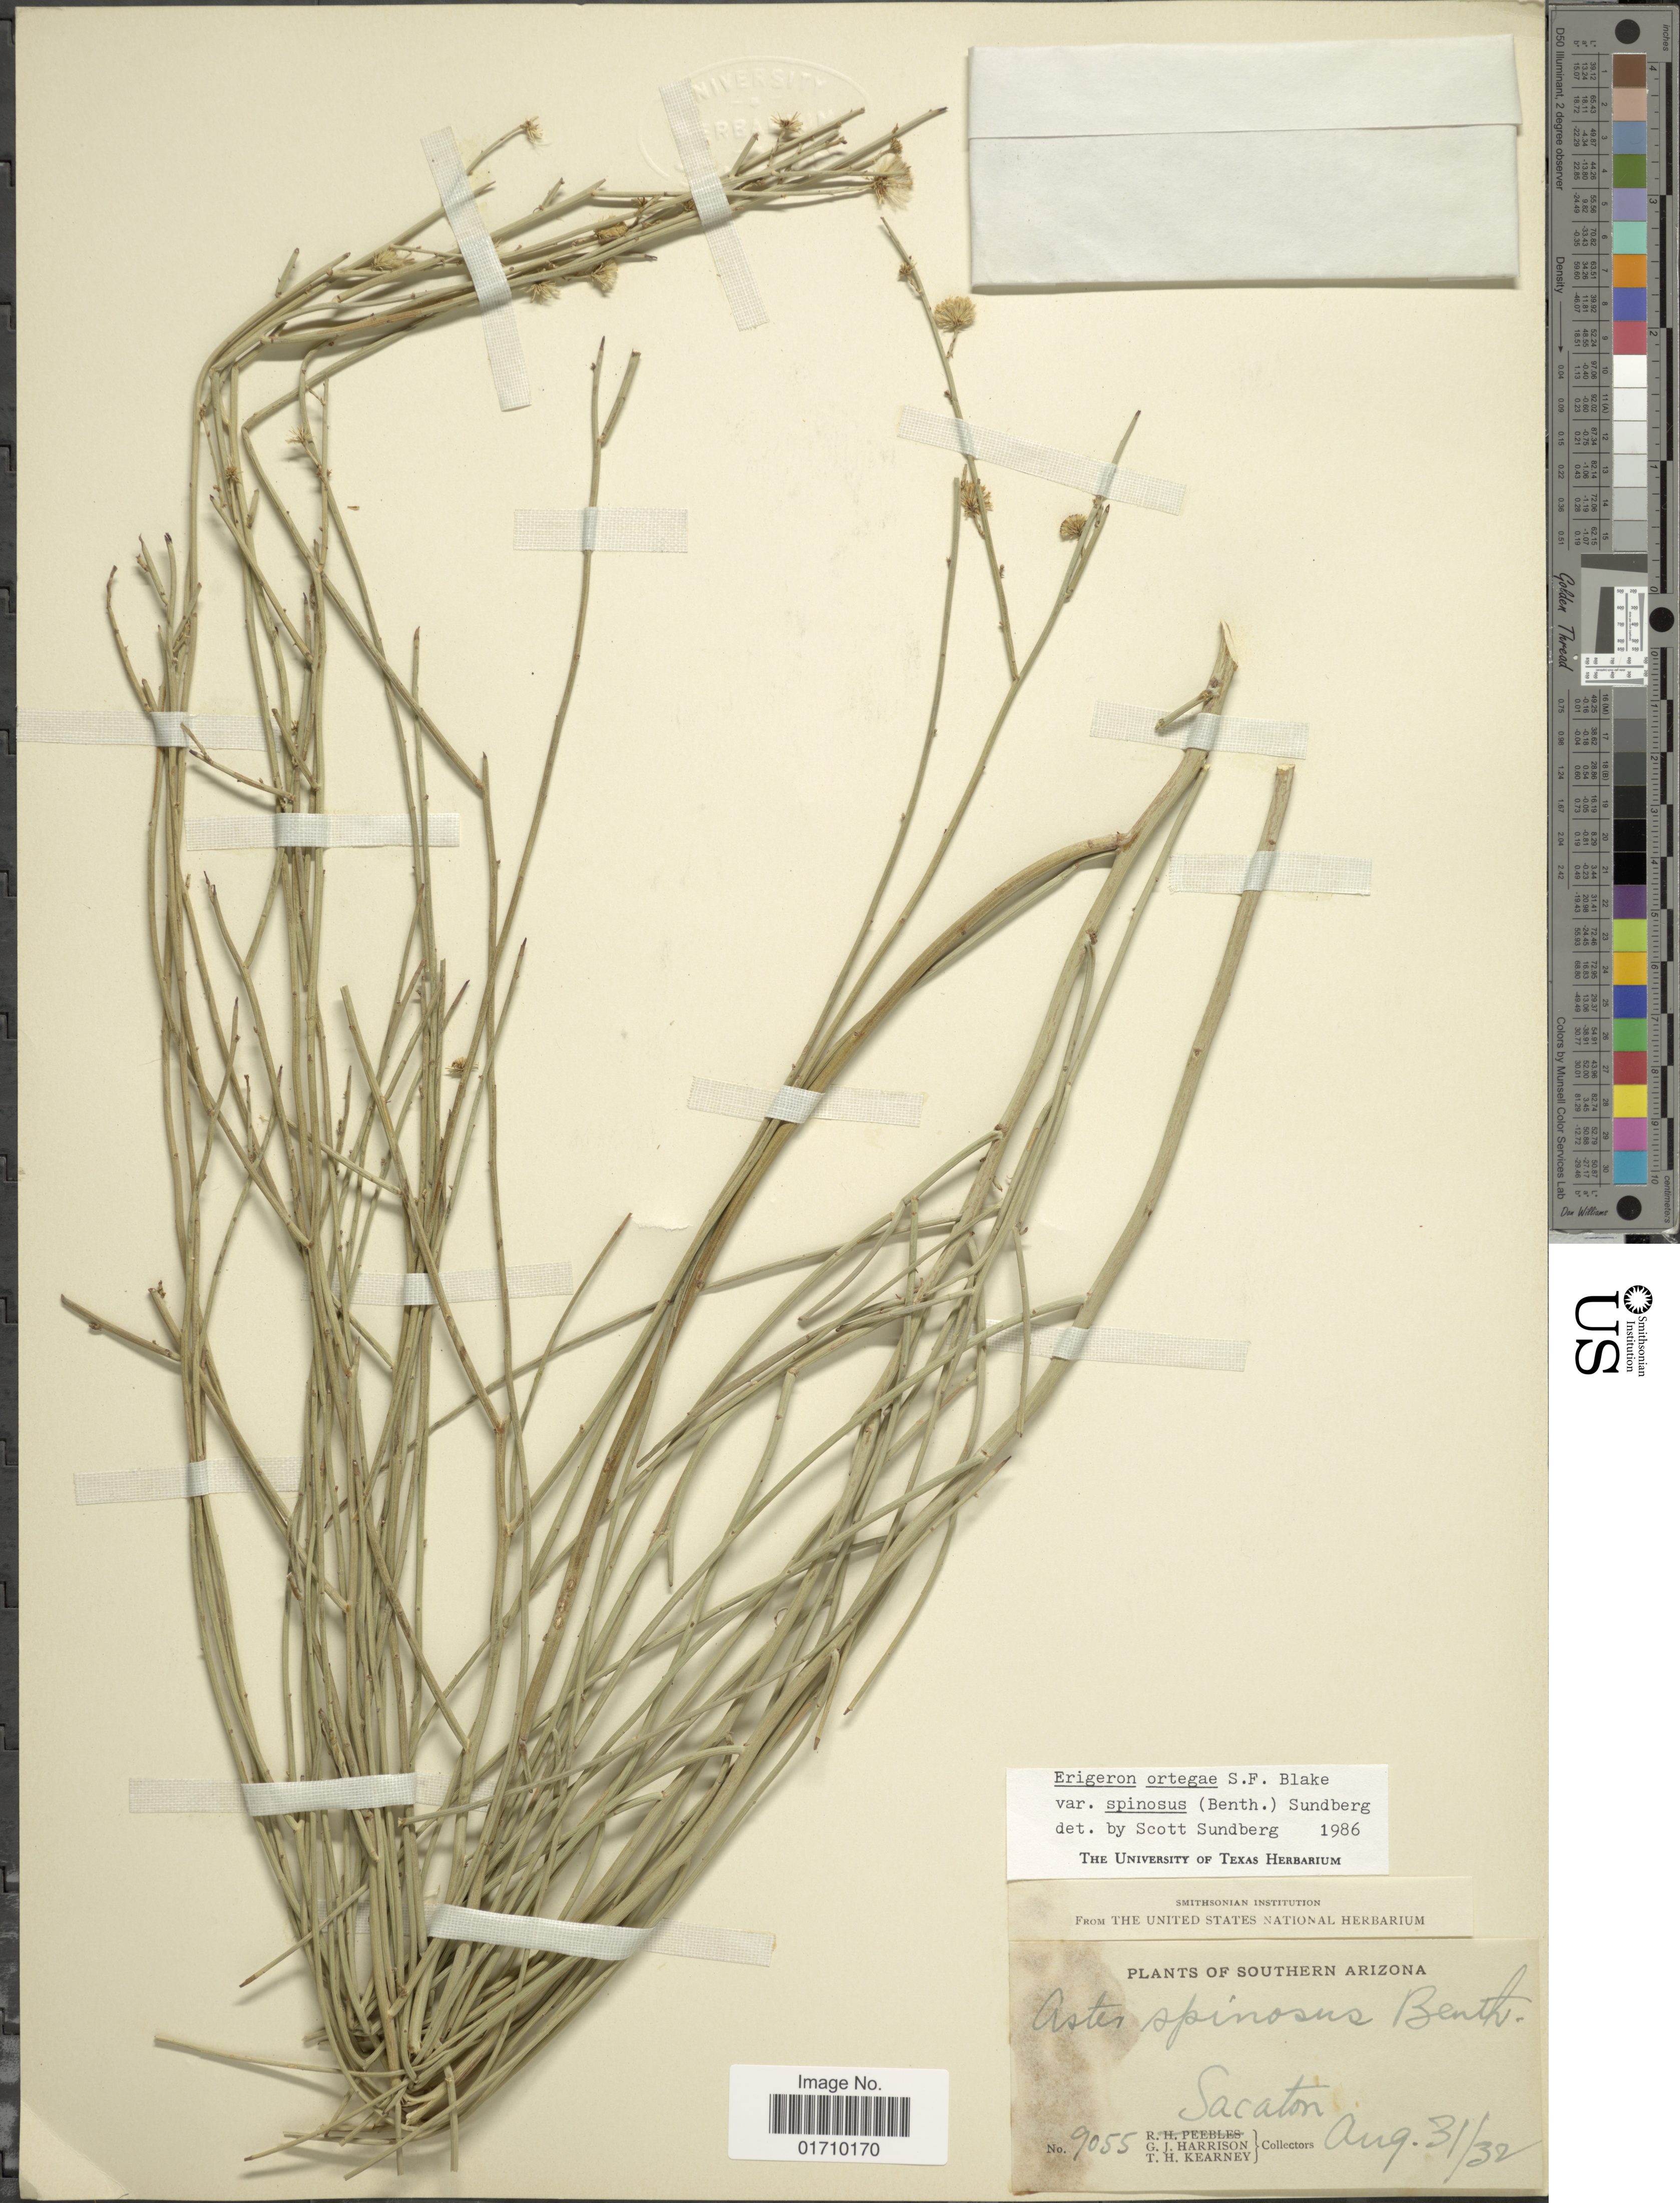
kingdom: Plantae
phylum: Tracheophyta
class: Magnoliopsida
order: Asterales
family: Asteraceae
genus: Chloracantha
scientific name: Chloracantha spinosa var. spinosa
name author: (Benth.) G.L. Nesom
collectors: G. J. Harrison & T. H. Kearney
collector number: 9055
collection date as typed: Transcribed d/m/y: 31/8/32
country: United States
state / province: Arizona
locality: Southern Arizona, Sacaton